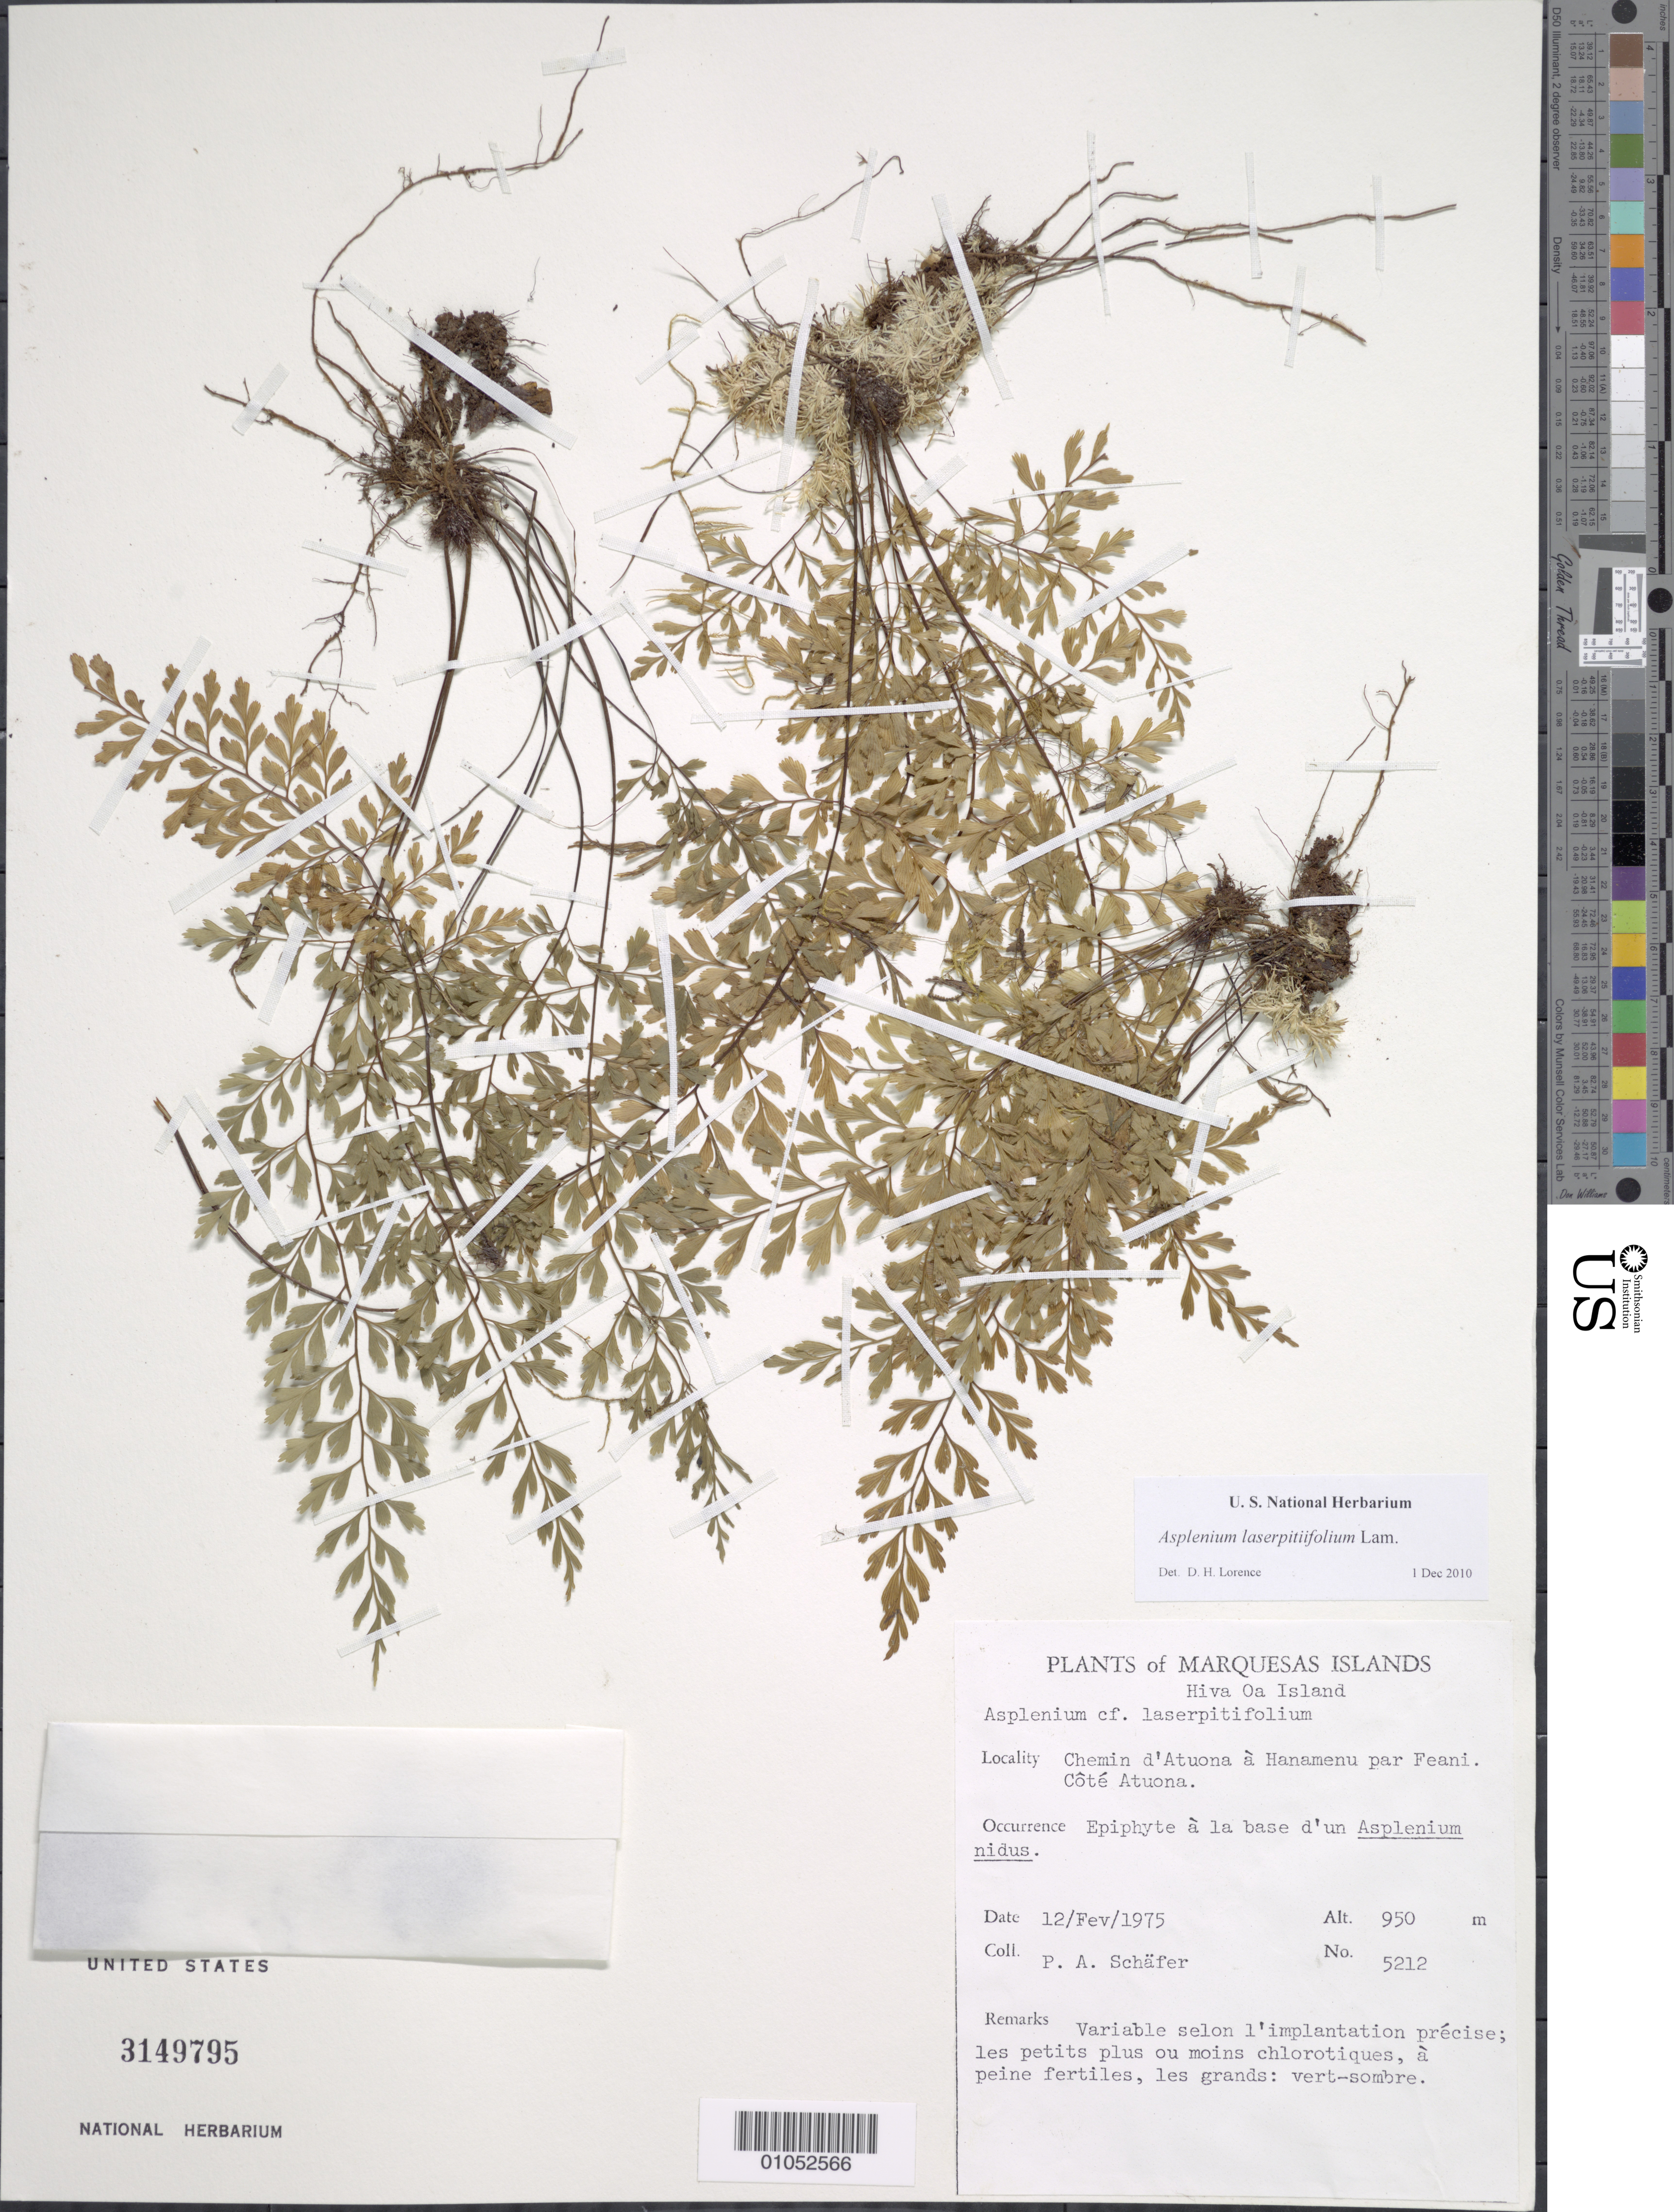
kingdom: Plantae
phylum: Tracheophyta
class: Polypodiopsida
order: Polypodiales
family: Aspleniaceae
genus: Asplenium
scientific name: Asplenium laserpitiifolium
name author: Lam.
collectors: P. A. Schäfer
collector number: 5212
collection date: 1975-02-12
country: French Polynesia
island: Hiva Oa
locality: Chemin d'Atuona a Hanamenu par Feani. Cote Atuona.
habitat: Epiphyte a las base d'un Asplenium nidus.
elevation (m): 950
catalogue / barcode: US 3149795